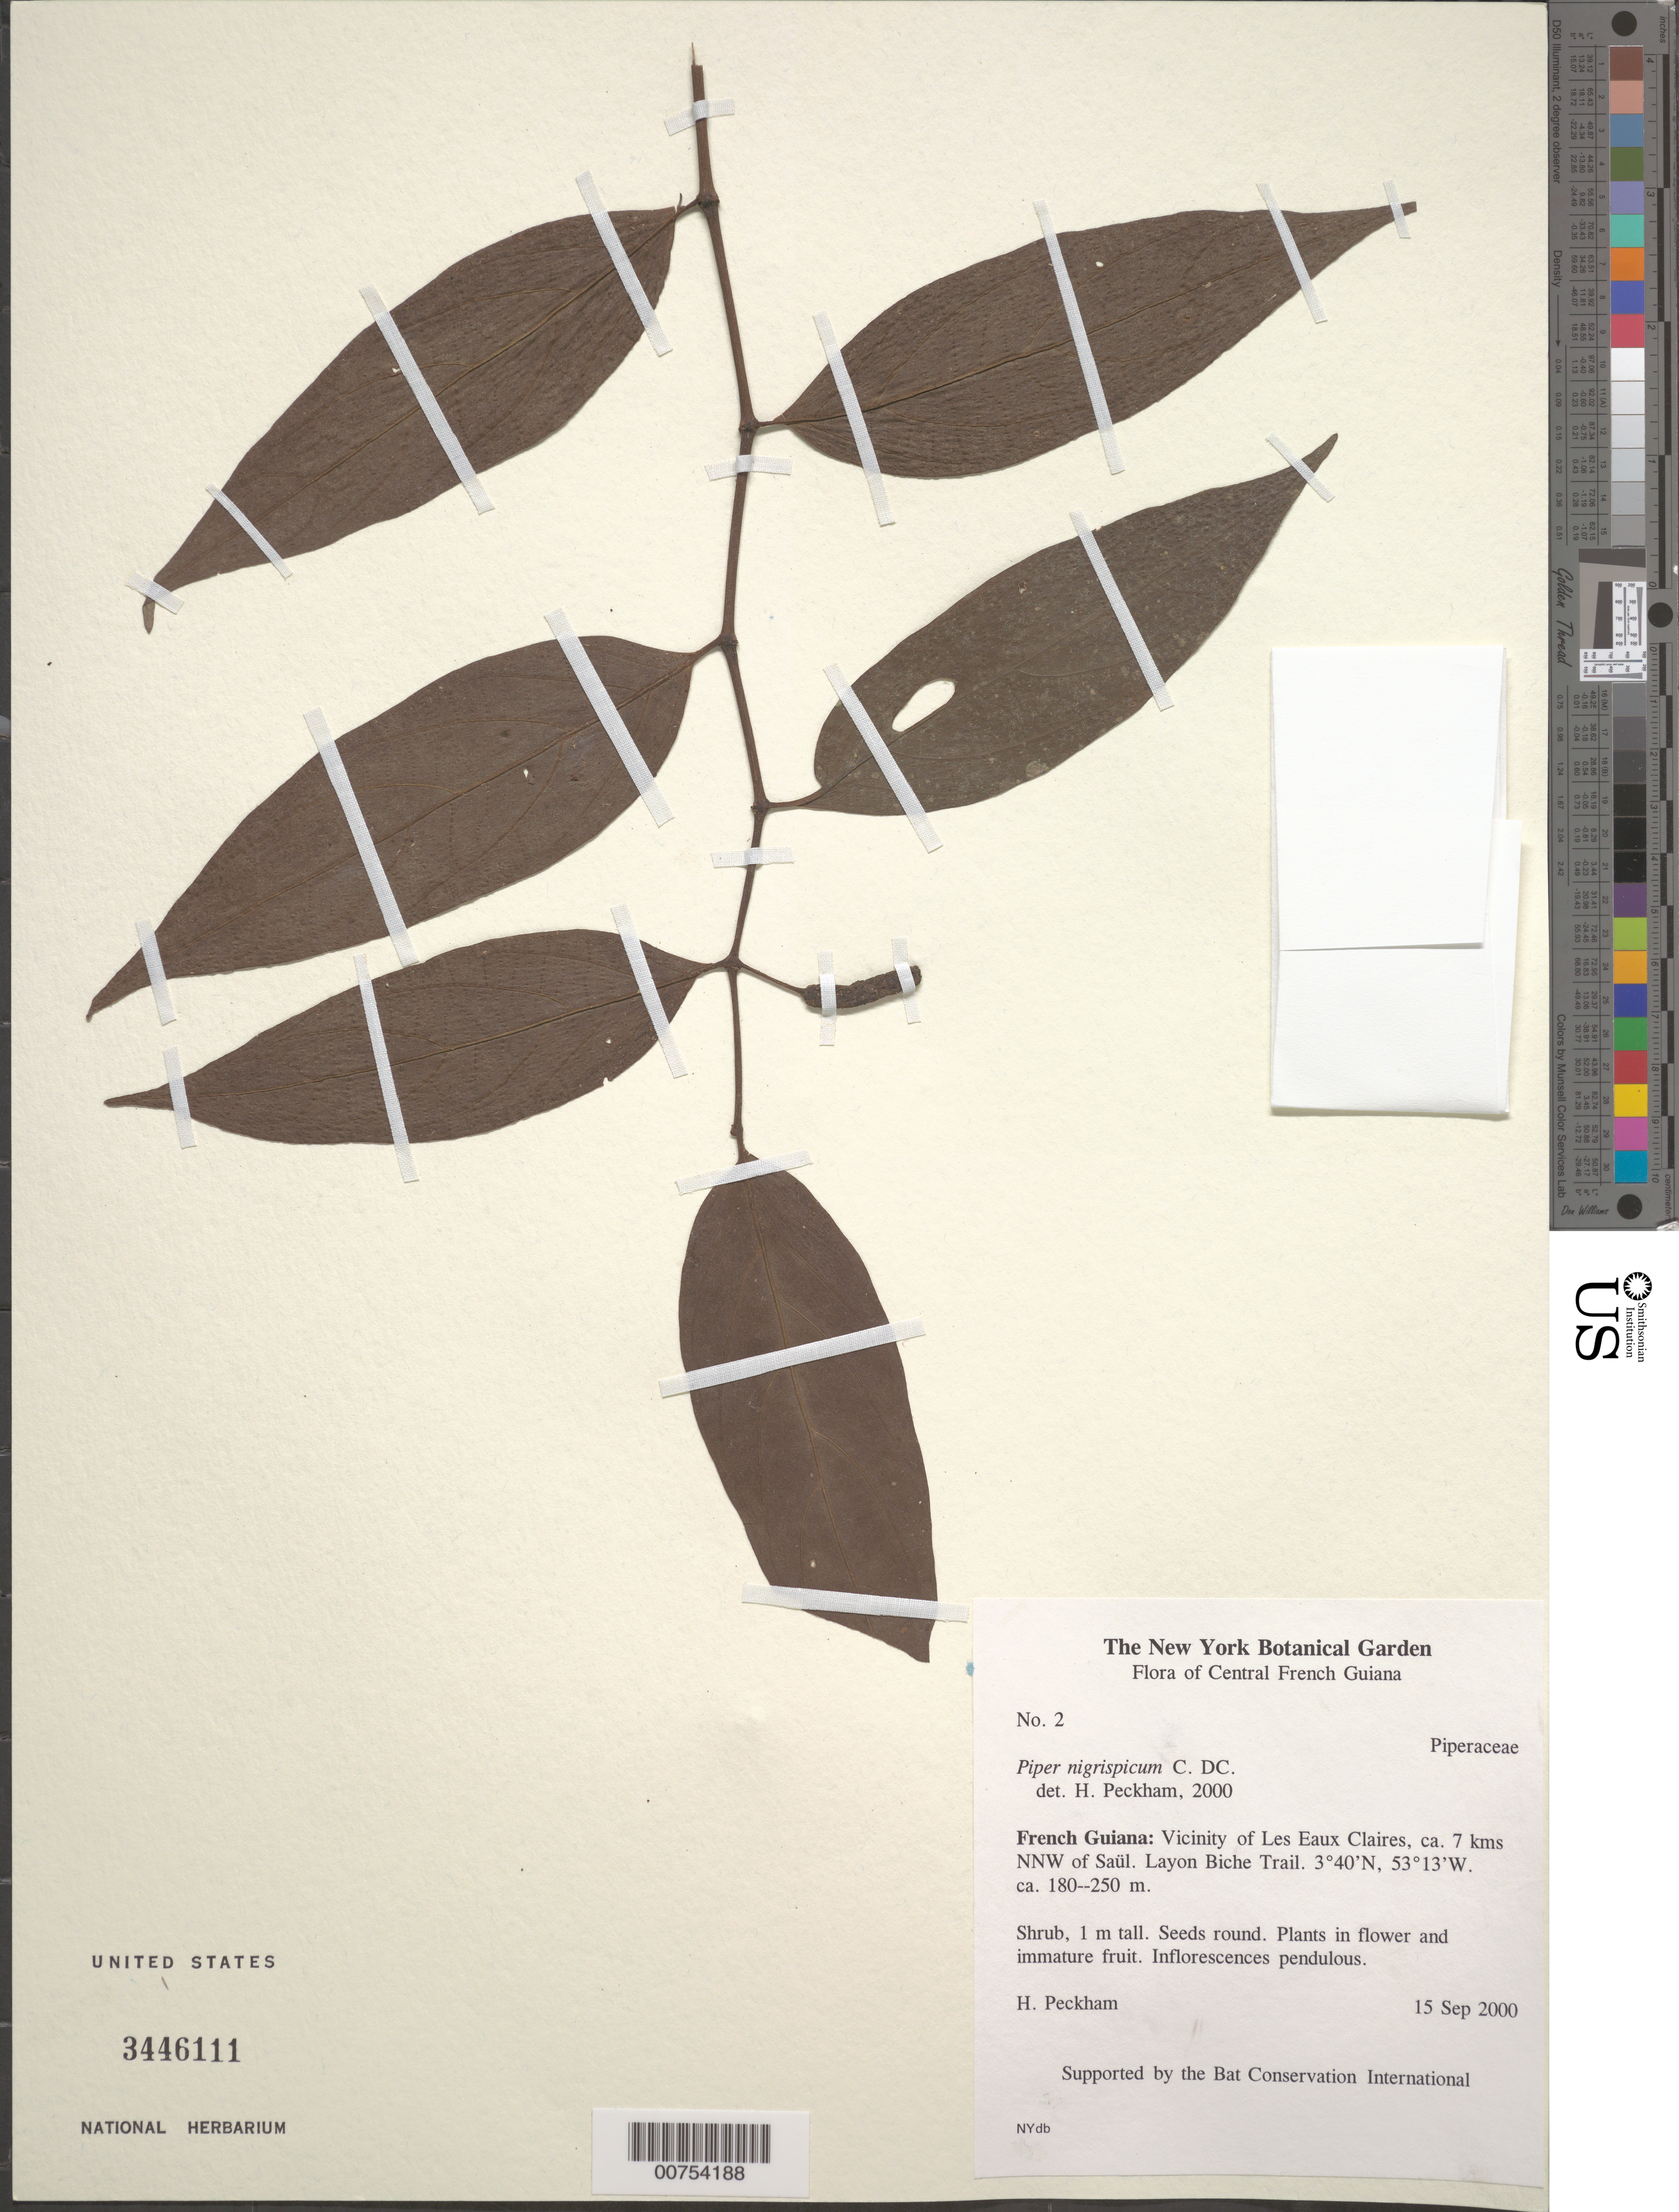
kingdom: Plantae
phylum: Tracheophyta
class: Magnoliopsida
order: Piperales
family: Piperaceae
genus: Piper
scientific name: Piper nigrispicum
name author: C. DC.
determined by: Peckham, H. P.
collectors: H. Peckham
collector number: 2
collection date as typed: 15-Sep-00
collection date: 2000-09-15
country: French Guiana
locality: Eaux Claires, 7 km NNW of Saül, Biche Trail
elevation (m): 180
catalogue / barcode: US 3446111